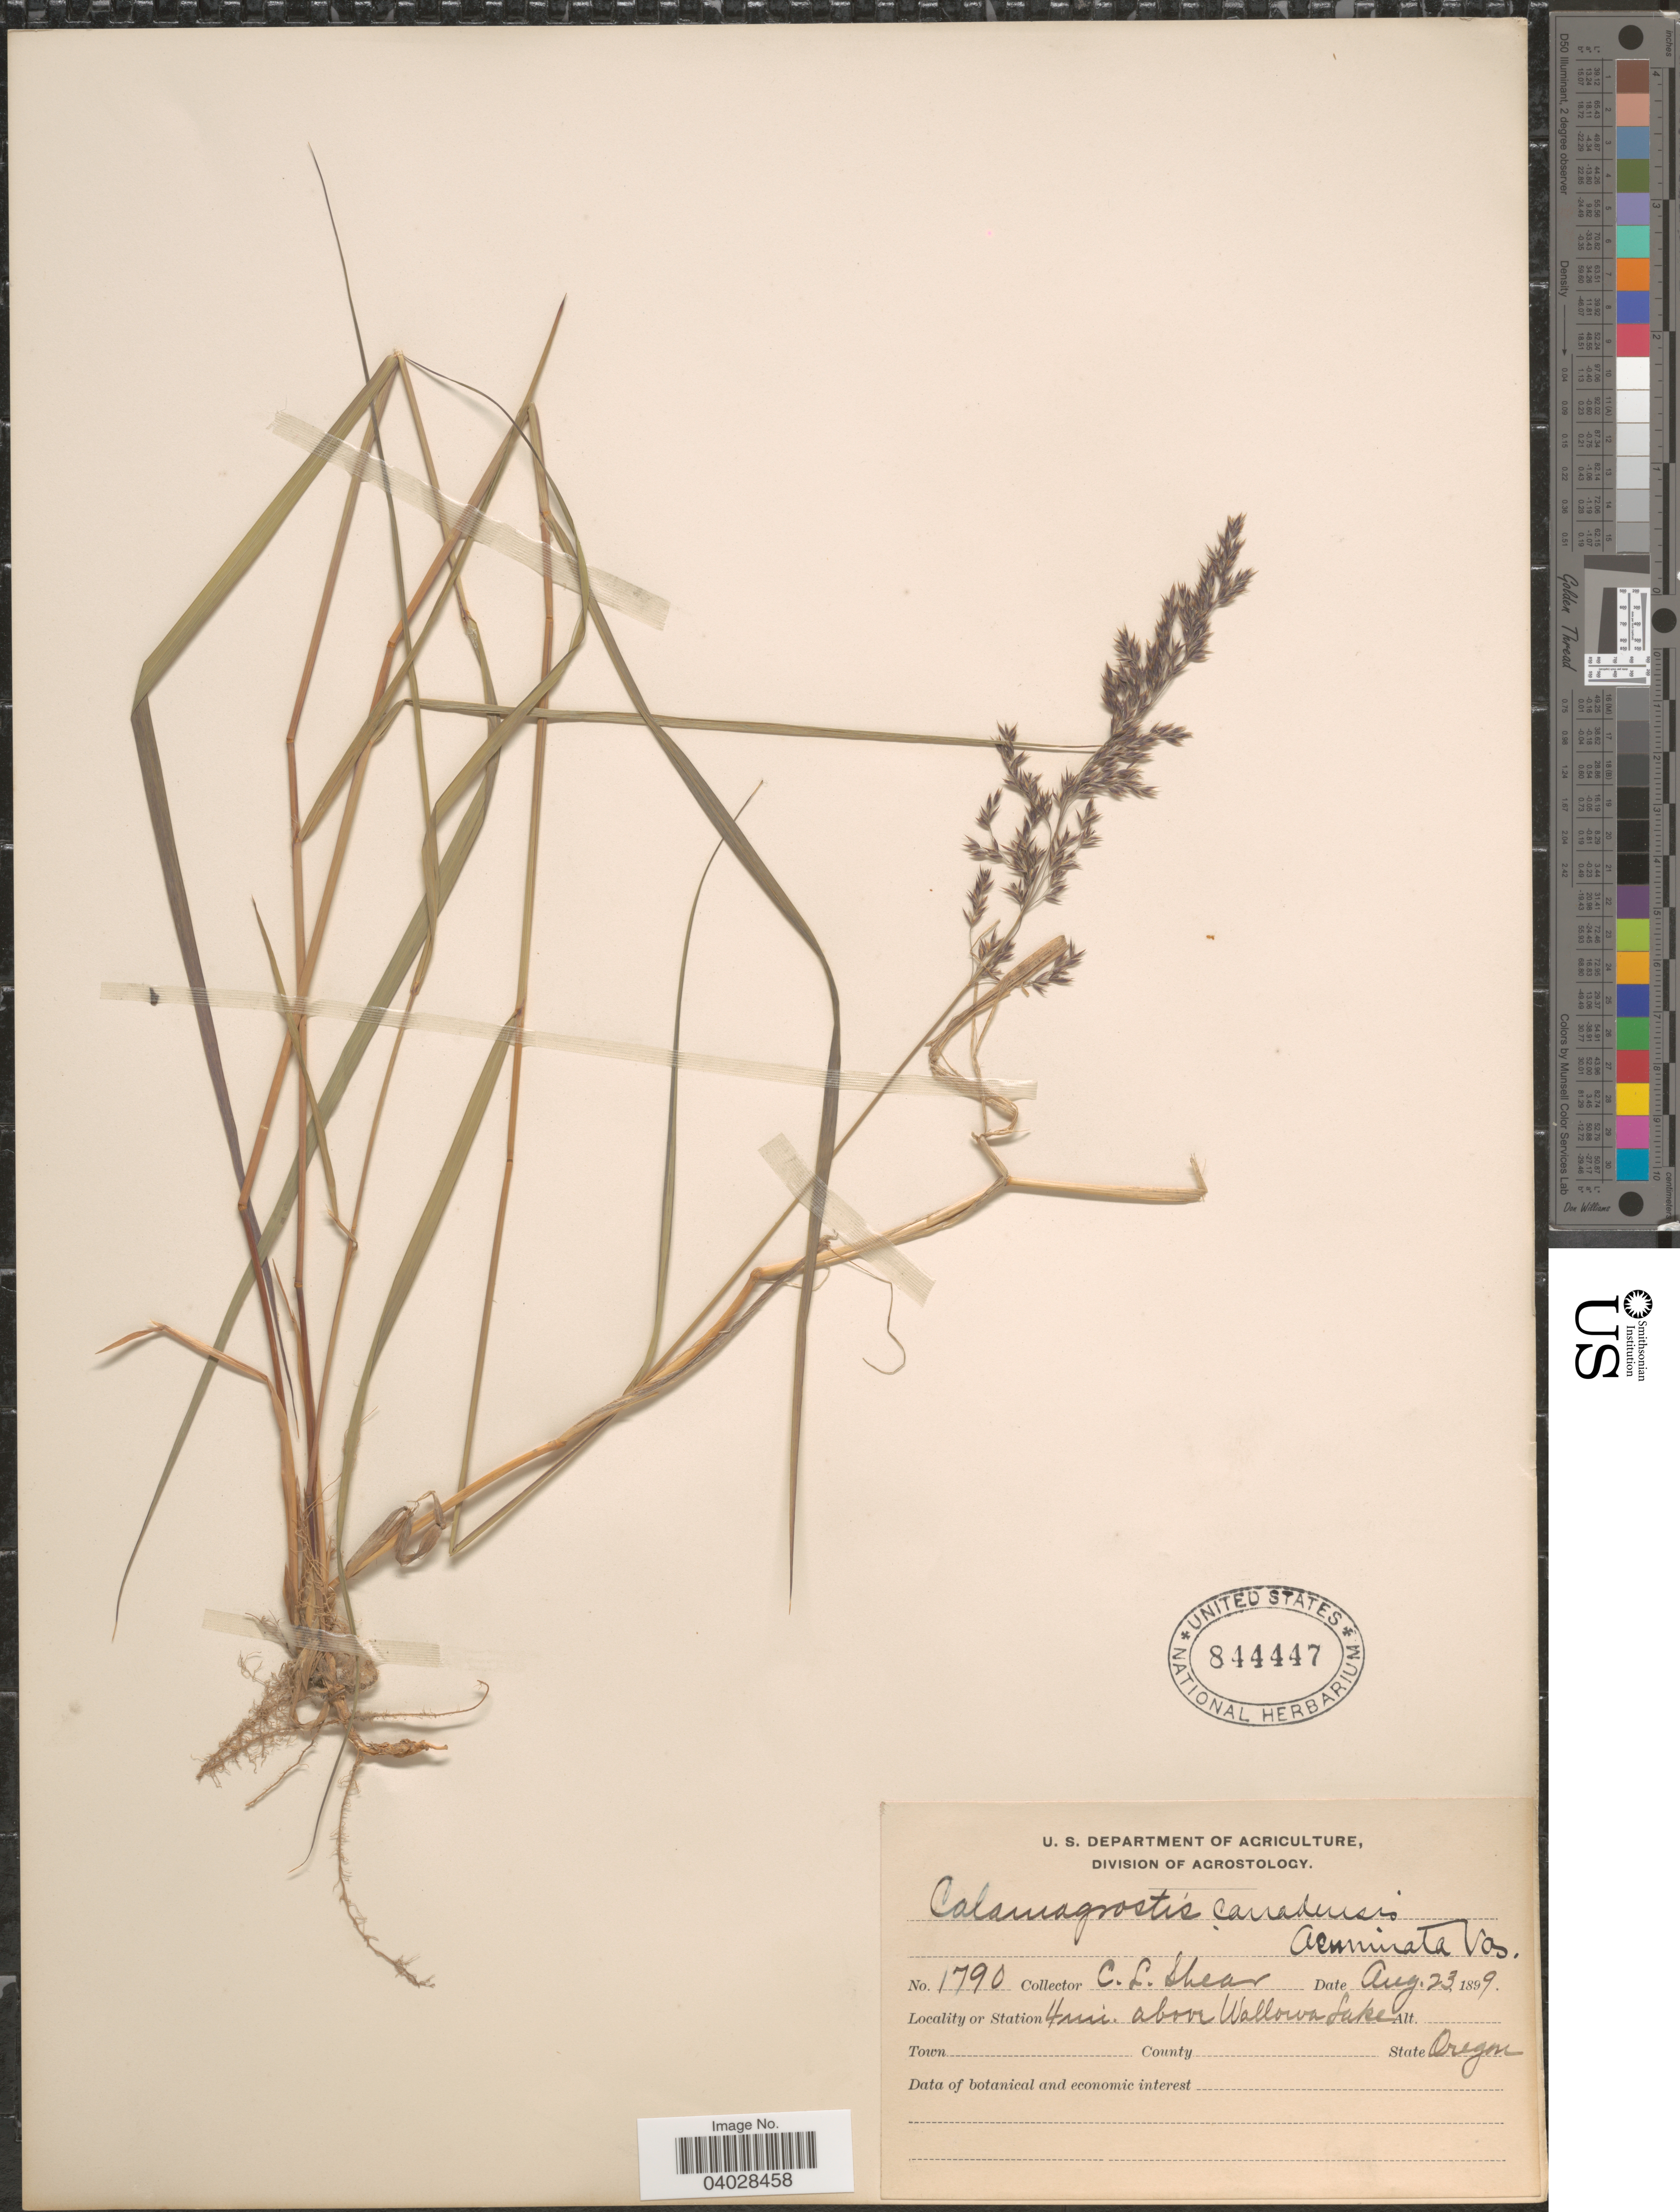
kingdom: Plantae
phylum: Tracheophyta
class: Liliopsida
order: Poales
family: Poaceae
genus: Calamagrostis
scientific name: Calamagrostis canadensis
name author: (Michx.) P. Beauv.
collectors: C. L. Shear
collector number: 1790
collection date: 1899-08-23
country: United States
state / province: Oregon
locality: Station 4 mi. above Wallowa Lake.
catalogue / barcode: US 844447